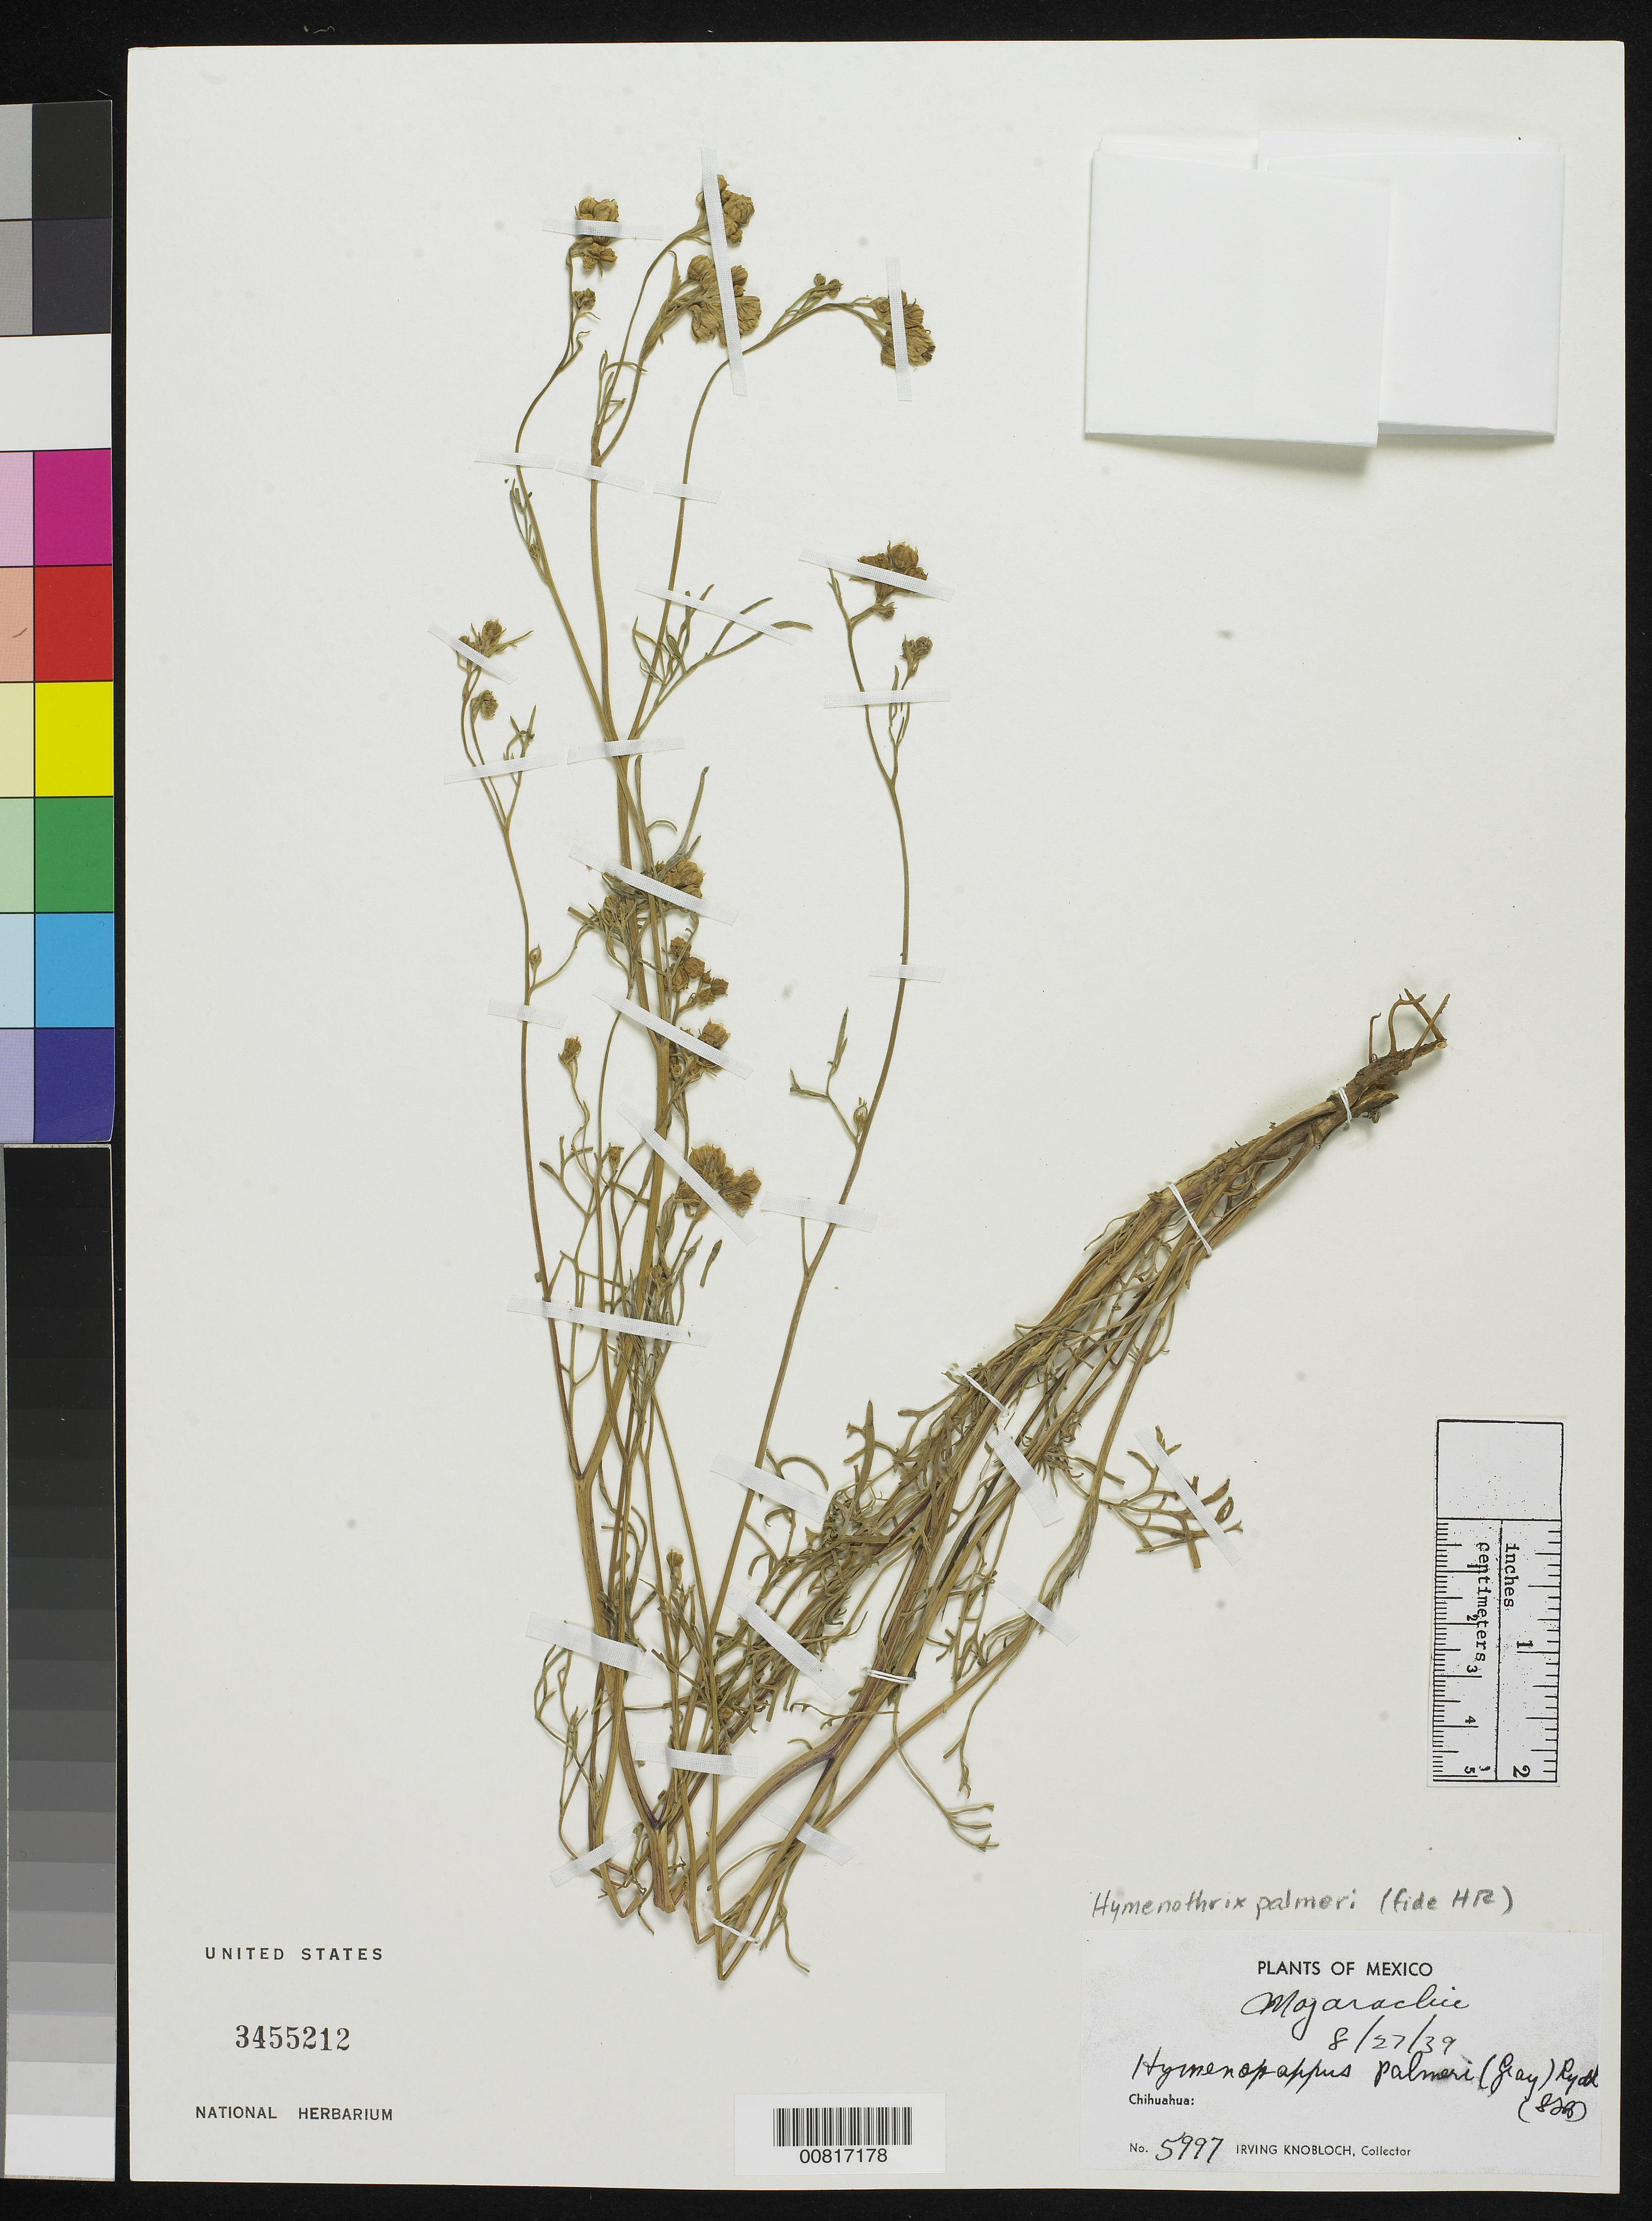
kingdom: Plantae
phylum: Tracheophyta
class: Magnoliopsida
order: Asterales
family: Asteraceae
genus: Hymenopappus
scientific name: Hymenopappus palmeri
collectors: I. W. Knobloch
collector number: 5997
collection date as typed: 27 Aug 1939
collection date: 1939-08-27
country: Mexico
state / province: Chihuahua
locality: Mojarachic, Chihuahua.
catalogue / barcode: US 3455212